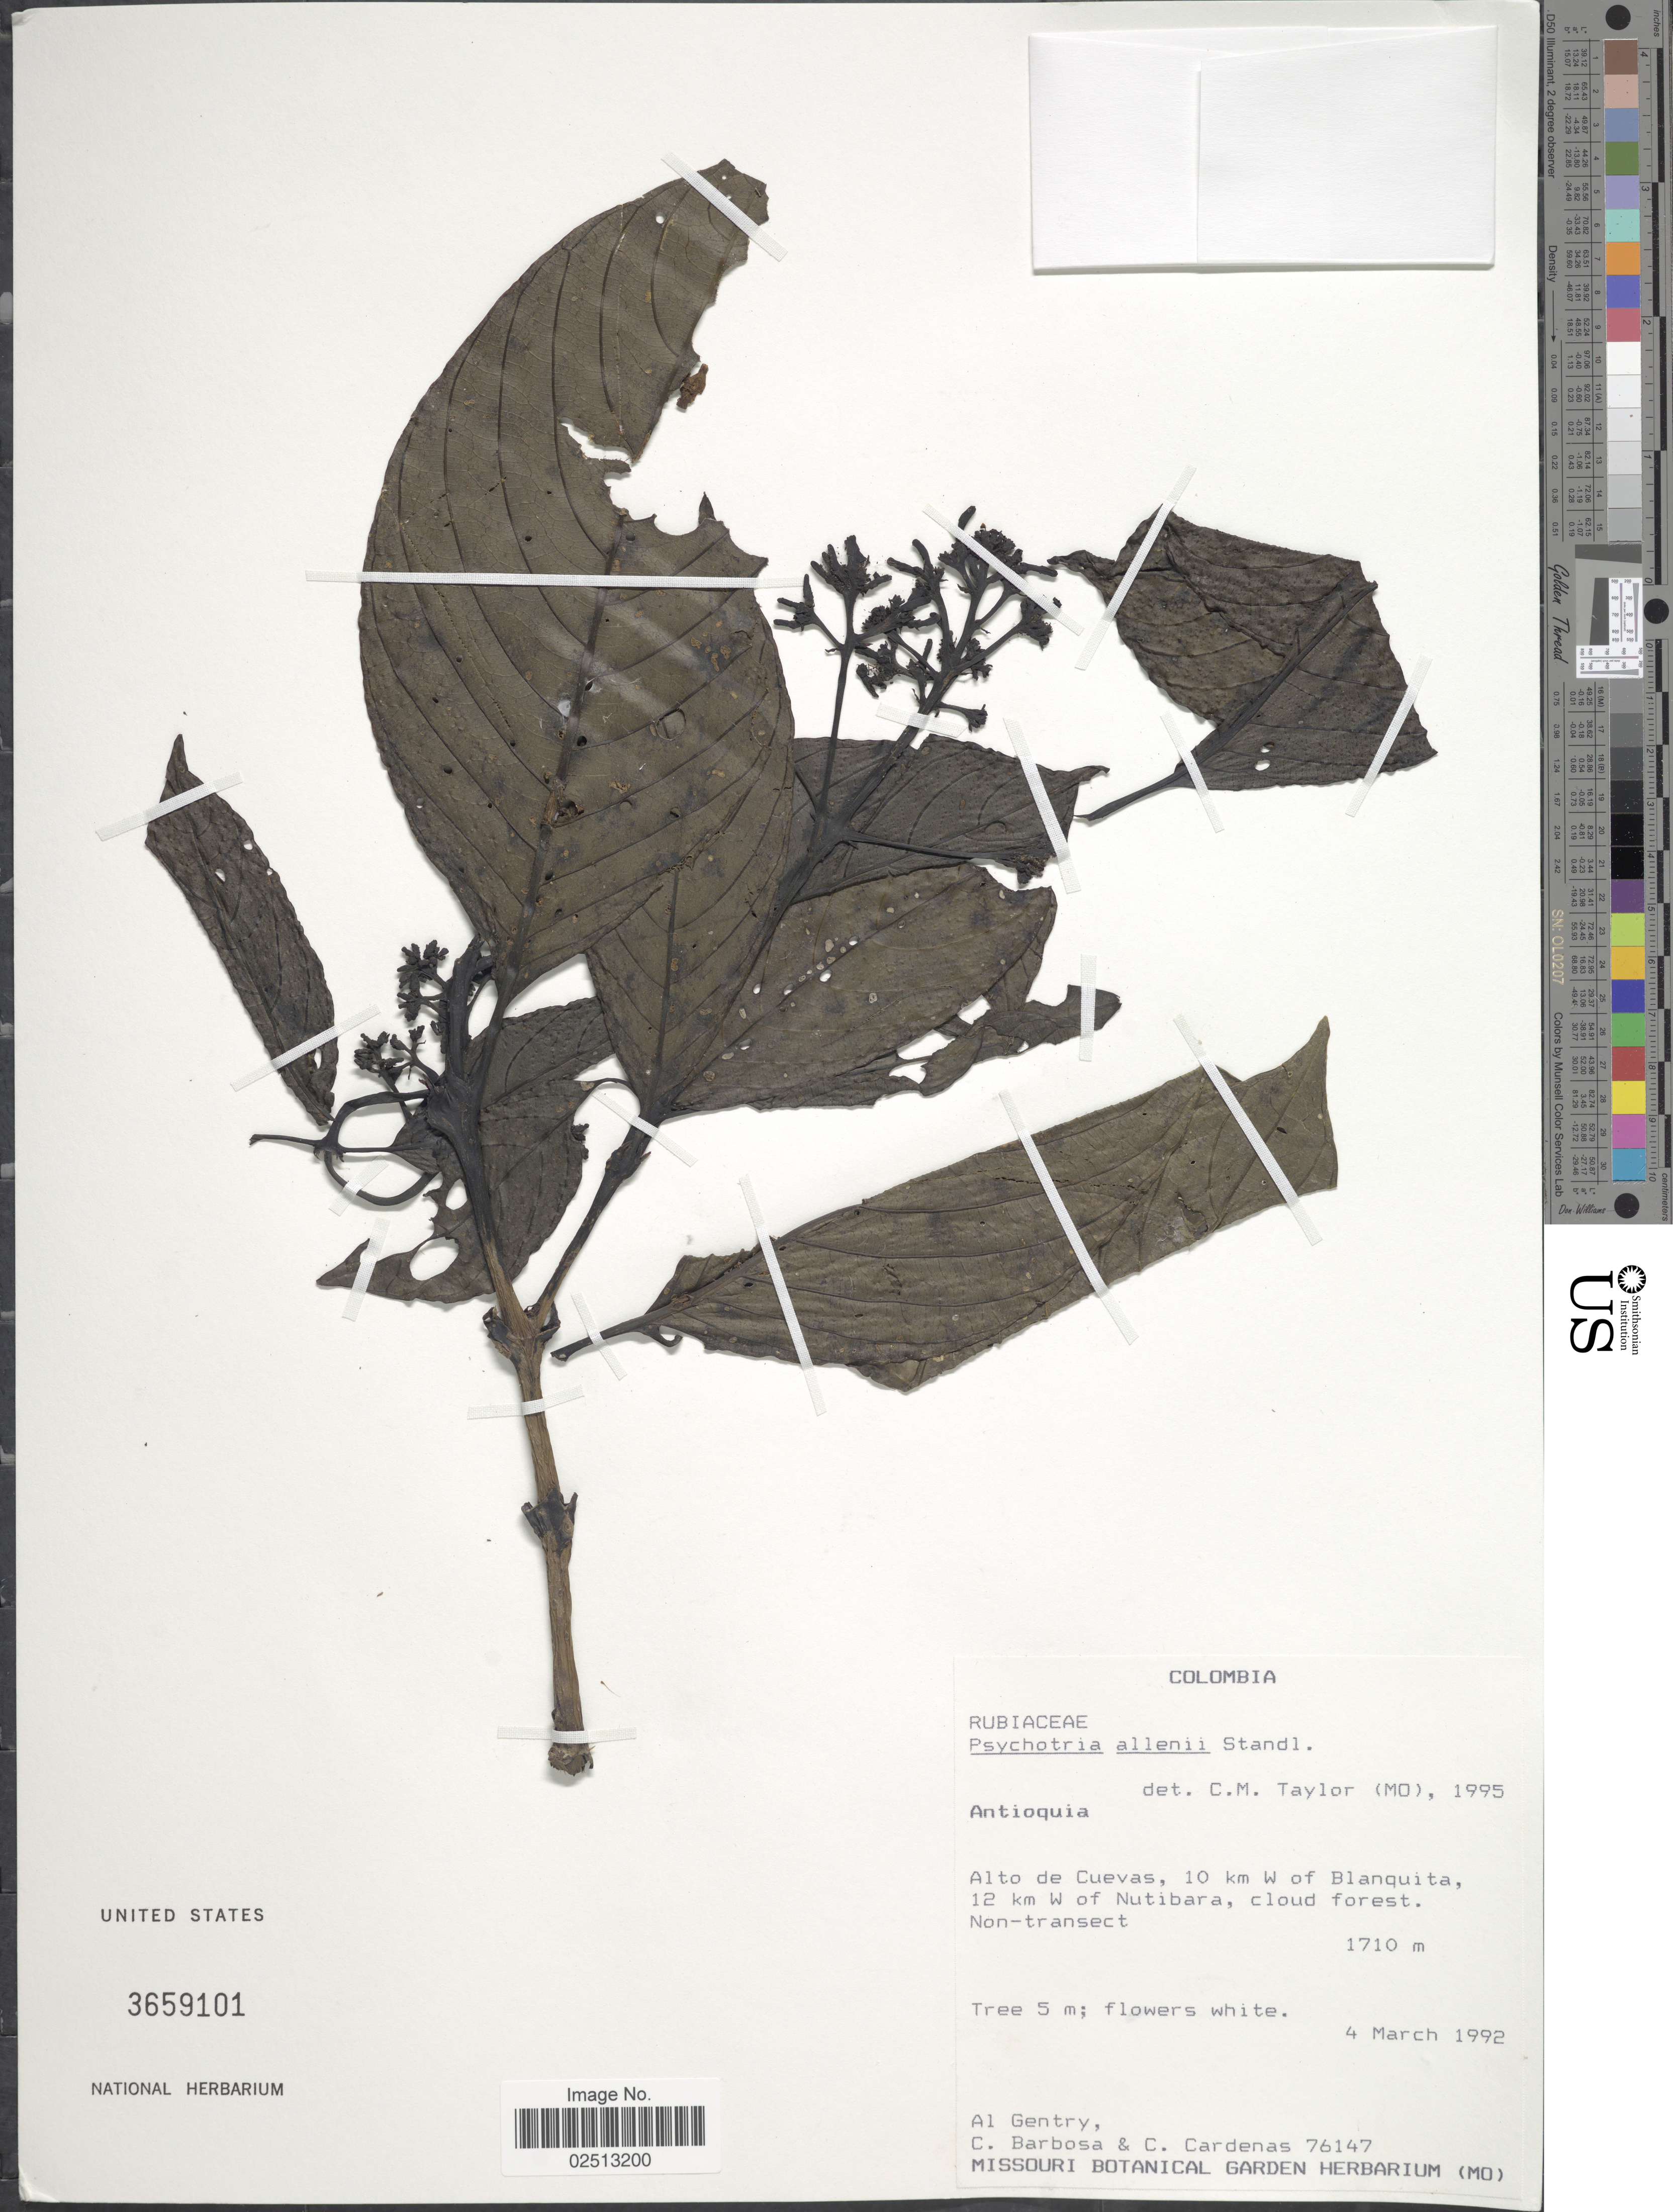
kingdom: Plantae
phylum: Tracheophyta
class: Magnoliopsida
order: Gentianales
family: Rubiaceae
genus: Psychotria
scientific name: Psychotria allenii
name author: Standl. in Woodson & Schery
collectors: A. H. Gentry, C. E. Barbosa & C. Cardenas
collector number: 76147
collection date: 1992-03-04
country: Colombia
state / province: Antioquia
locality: Antioquia, Alto de Cuevas, 10 km W of Blanquita 12 km W of Blanquita, 12 km W of Nutibara, cloud forest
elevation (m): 1710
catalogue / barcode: US 3659101